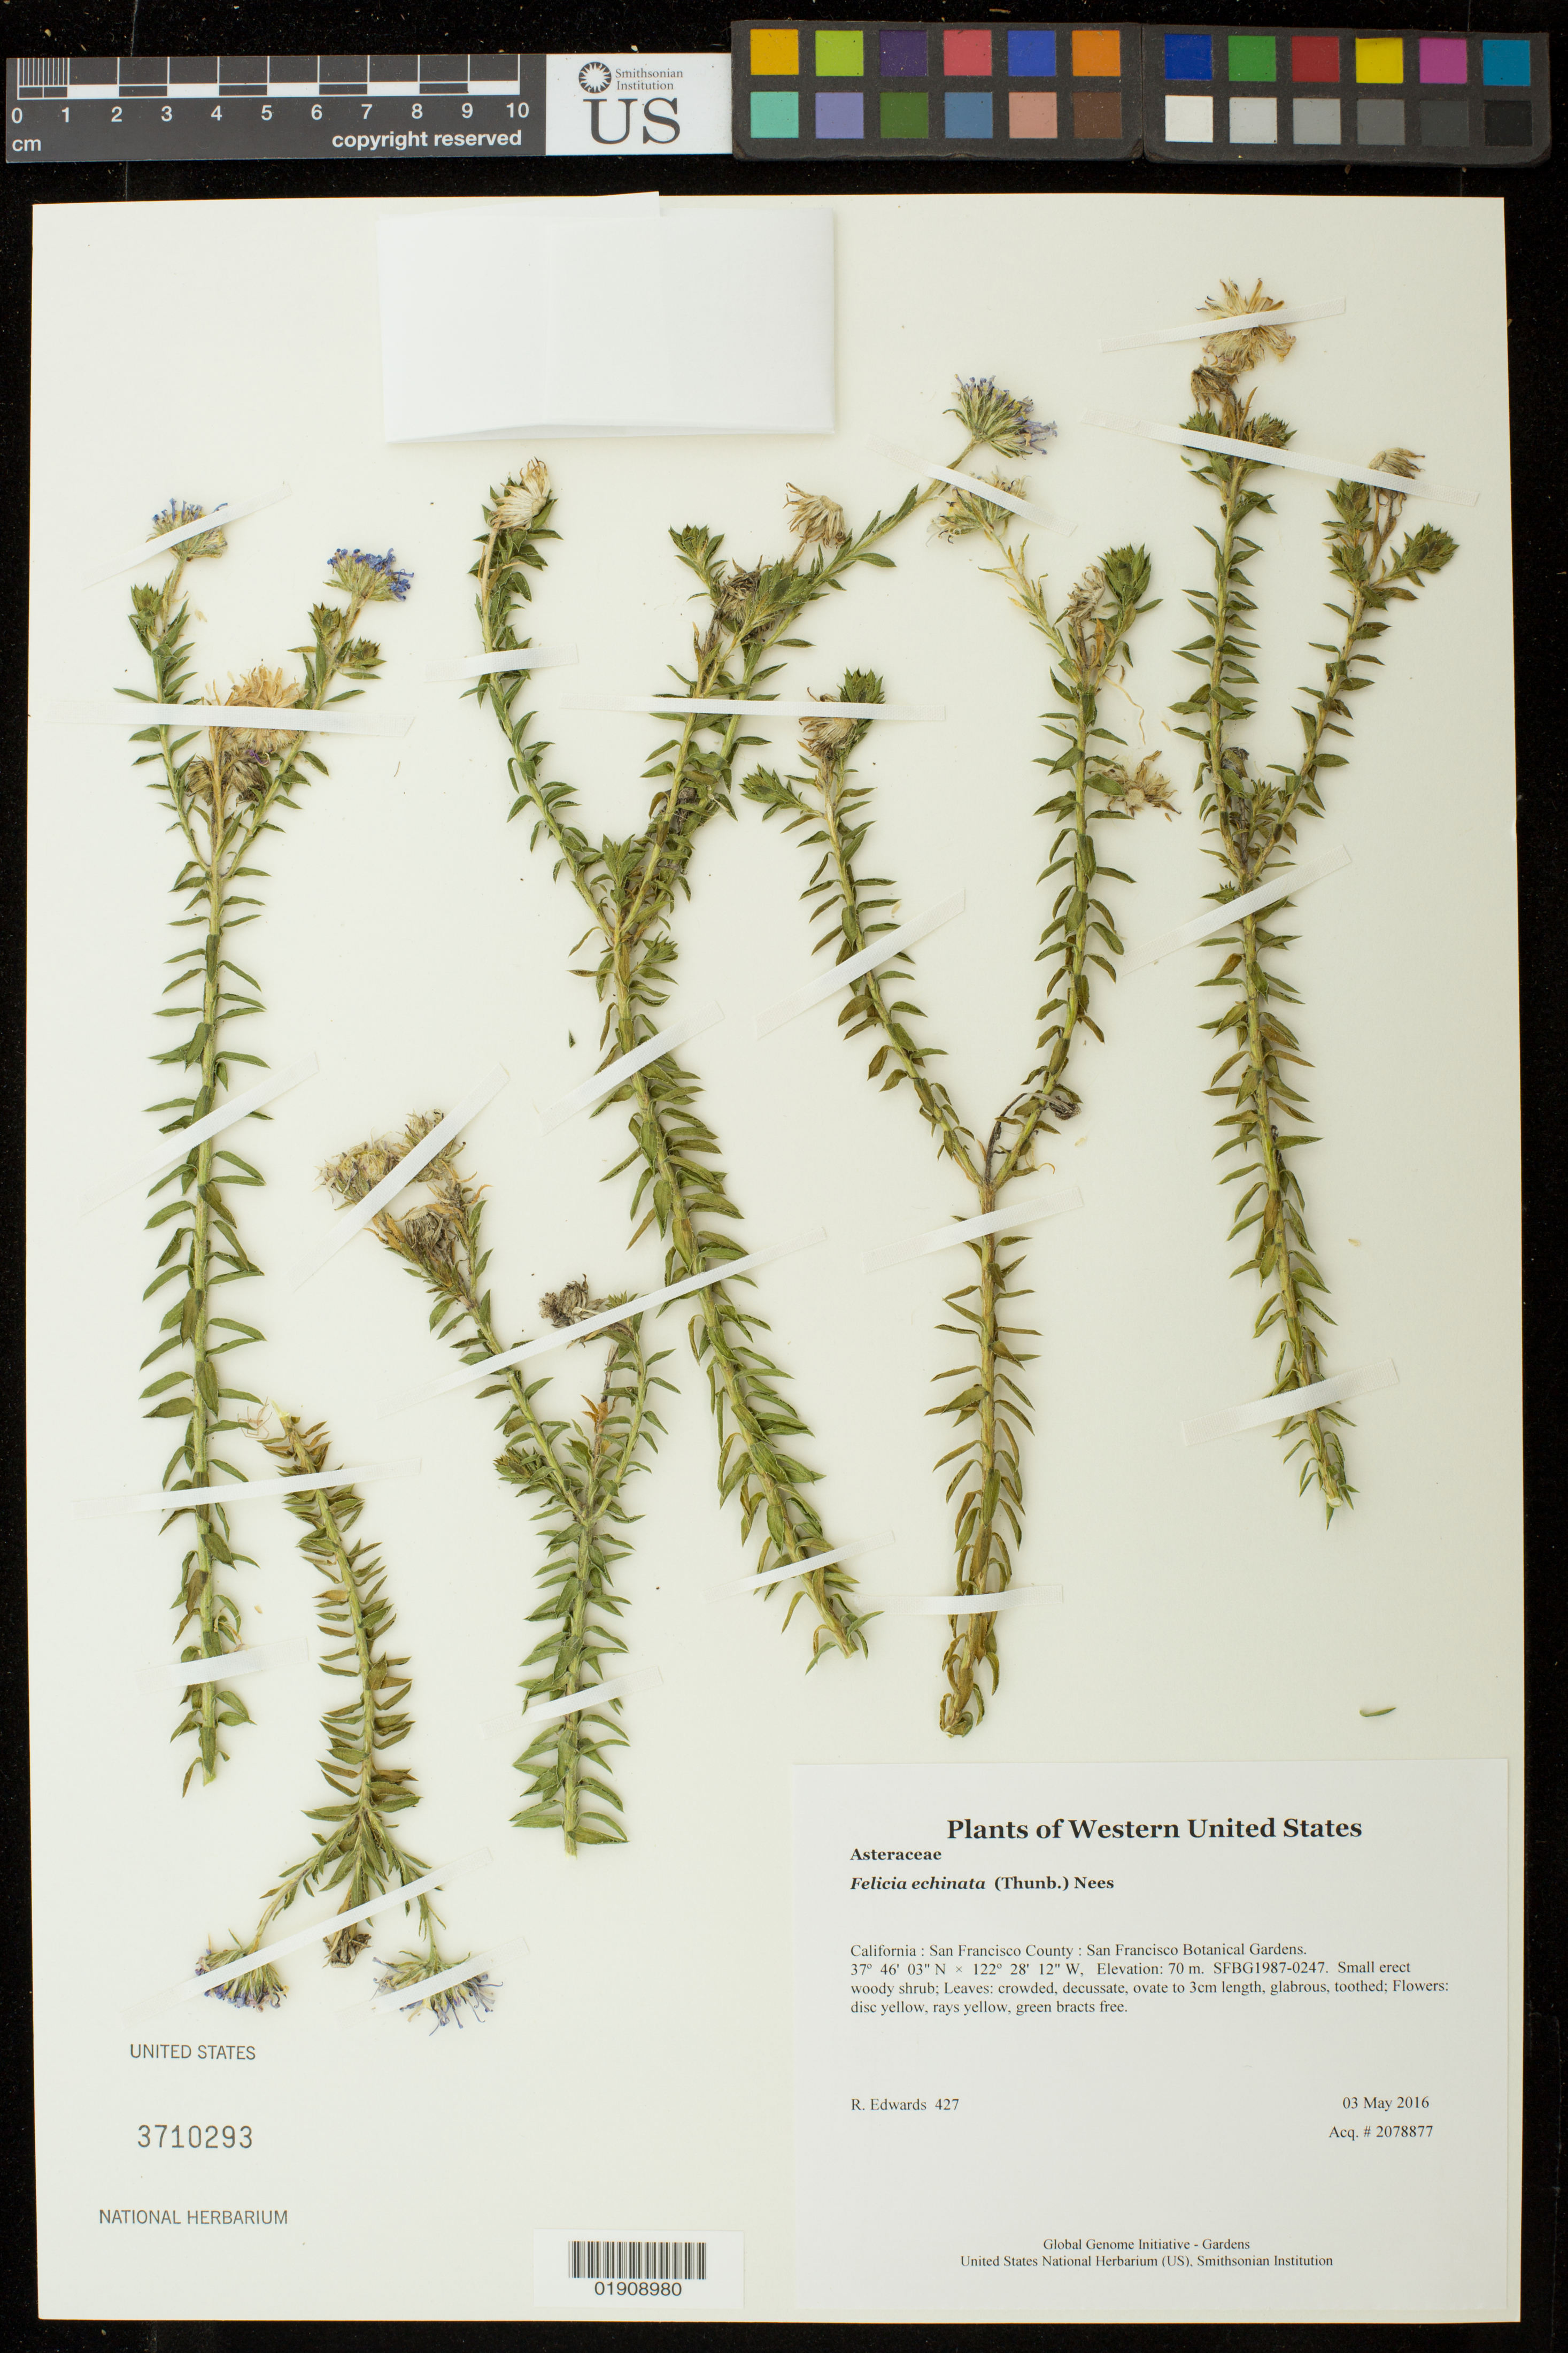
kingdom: Plantae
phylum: Tracheophyta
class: Magnoliopsida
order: Asterales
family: Asteraceae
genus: Felicia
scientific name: Felicia echinata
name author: (Thunb.) Nees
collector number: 427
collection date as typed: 3 May 2016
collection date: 2016-05-03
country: United States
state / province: California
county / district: San Francisco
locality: San Francisco Botanical Gardens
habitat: SFBG1987-0247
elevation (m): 70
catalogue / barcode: US 3710293